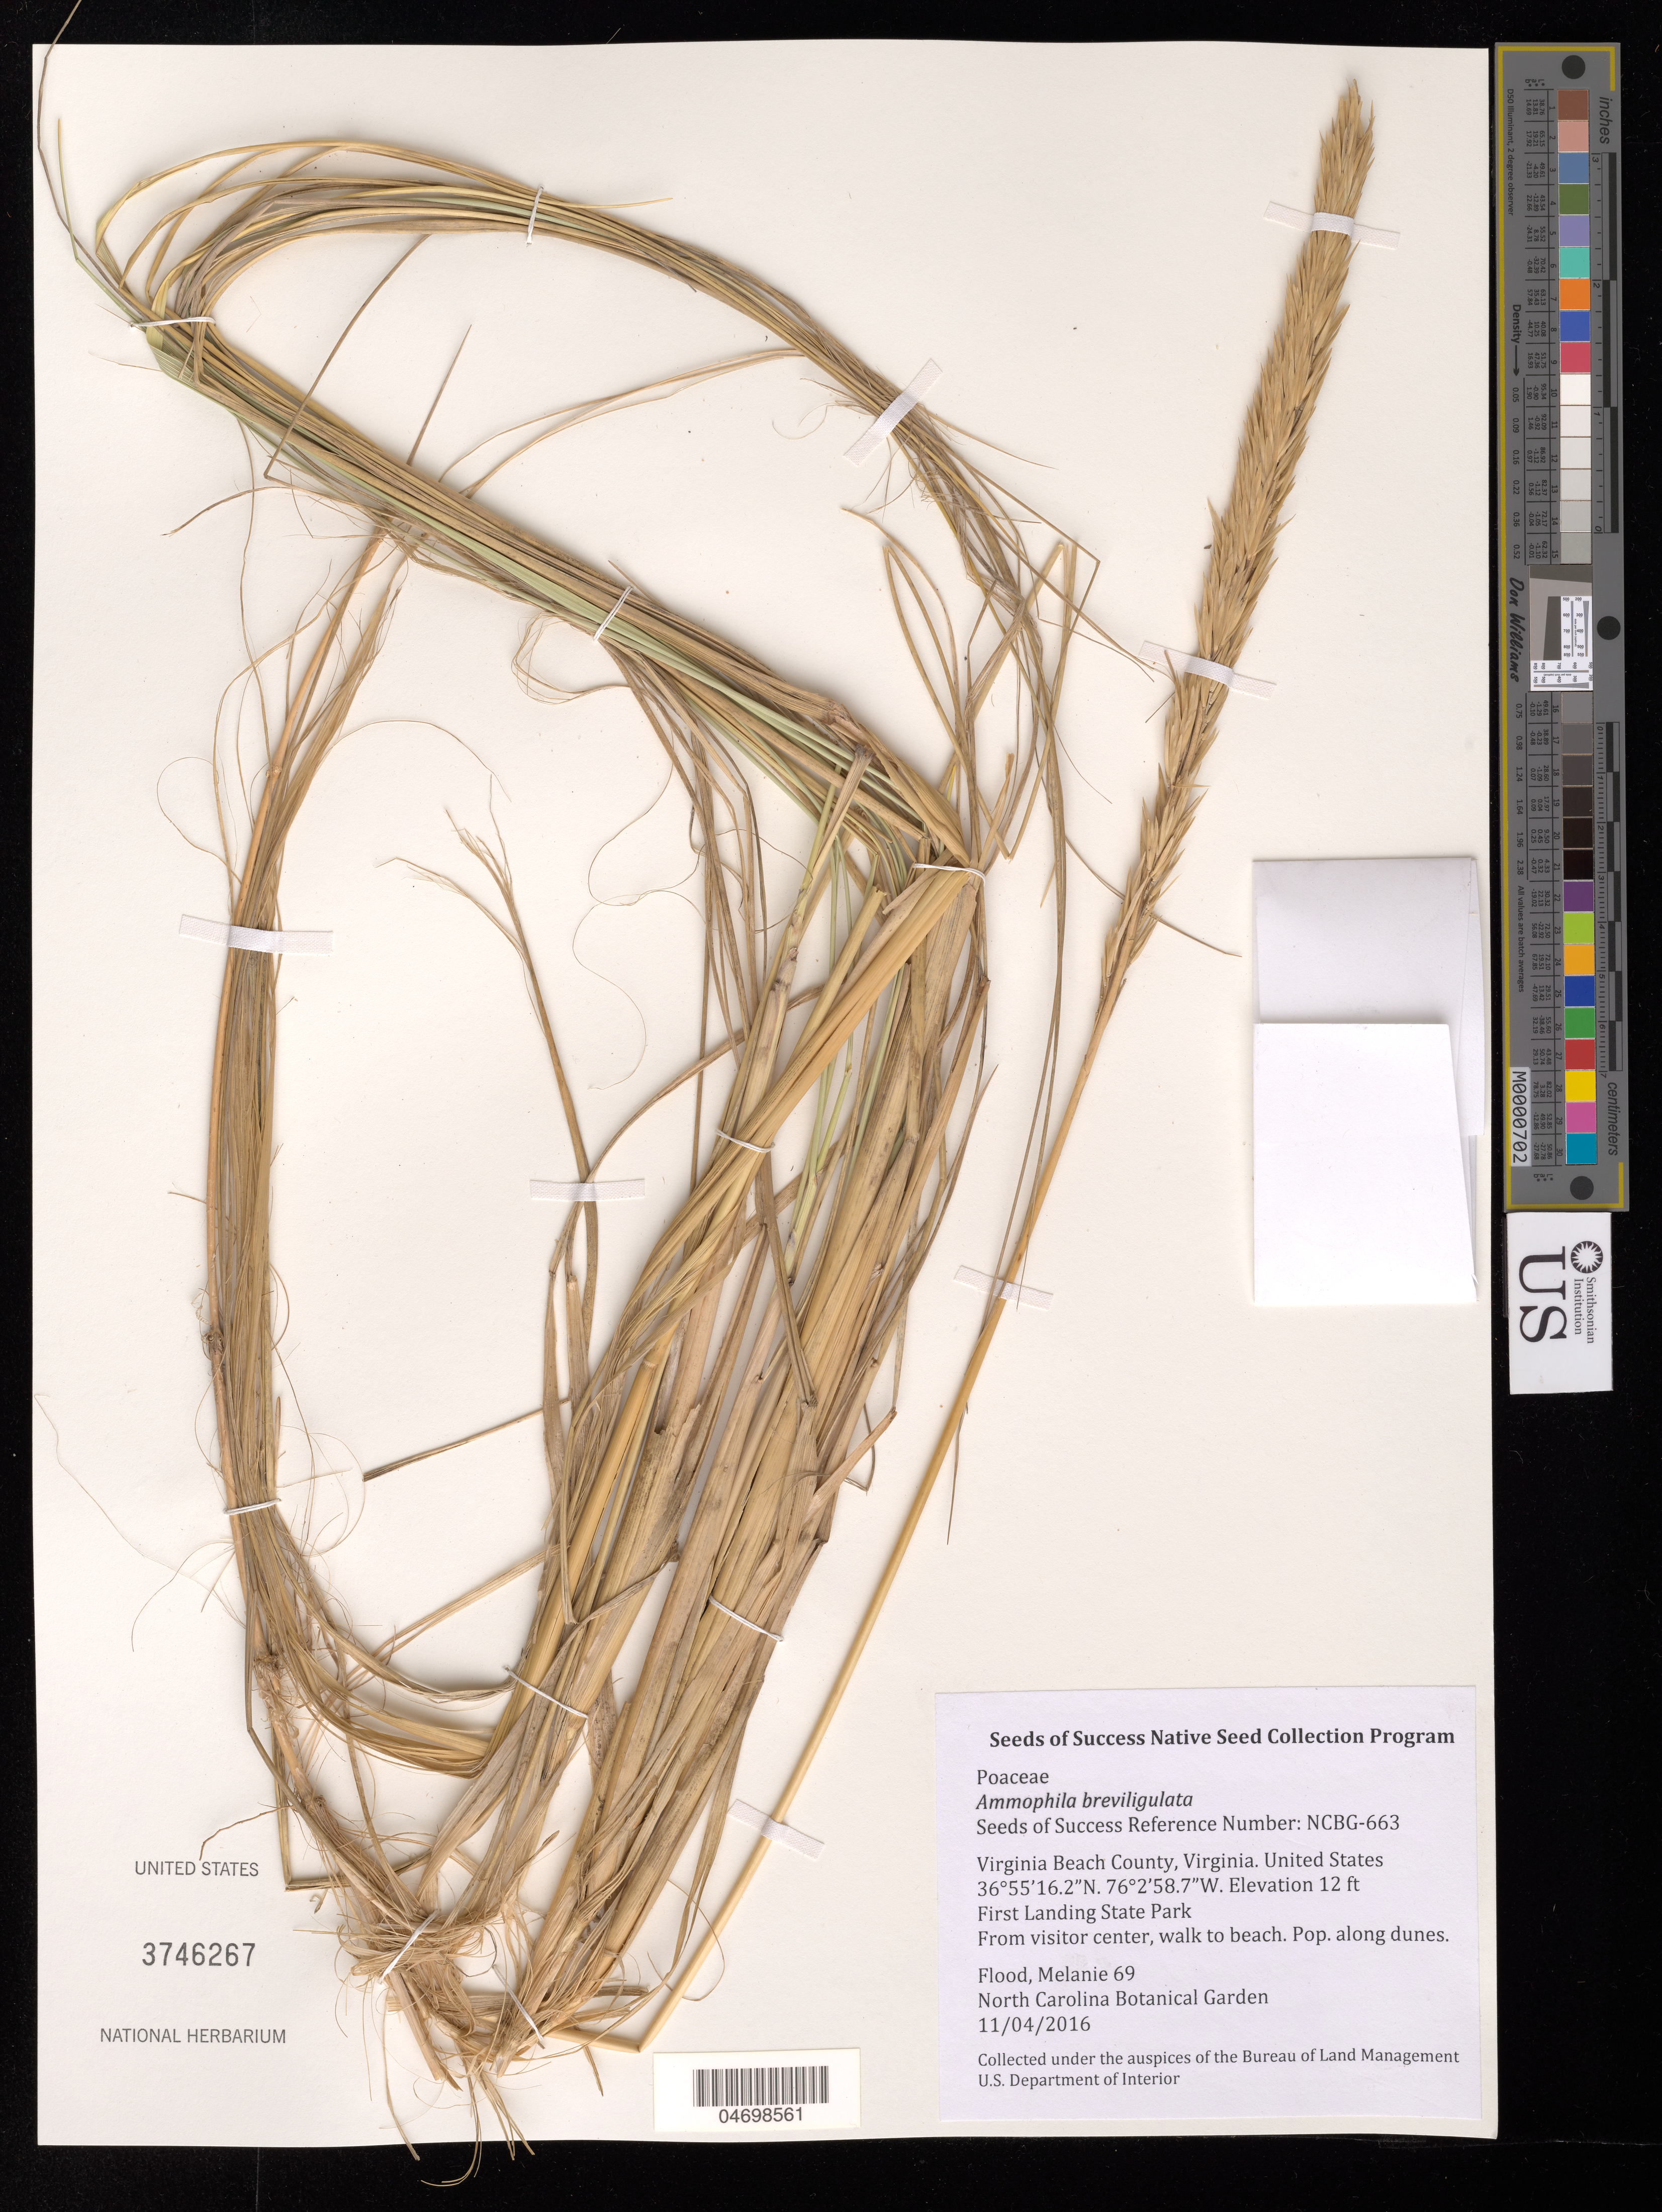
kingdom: Plantae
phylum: Tracheophyta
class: Liliopsida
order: Poales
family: Poaceae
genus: Ammophila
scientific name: Ammophila breviligulata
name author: Fernald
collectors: M. Flood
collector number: NCBG-663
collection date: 2016-11-04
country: United States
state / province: Virginia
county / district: City of Virginia Beach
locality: First Landing State Park, Chesapeake Bay Beach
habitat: Beachgrass-panicgrass dune grassland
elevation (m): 4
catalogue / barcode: US 3746267